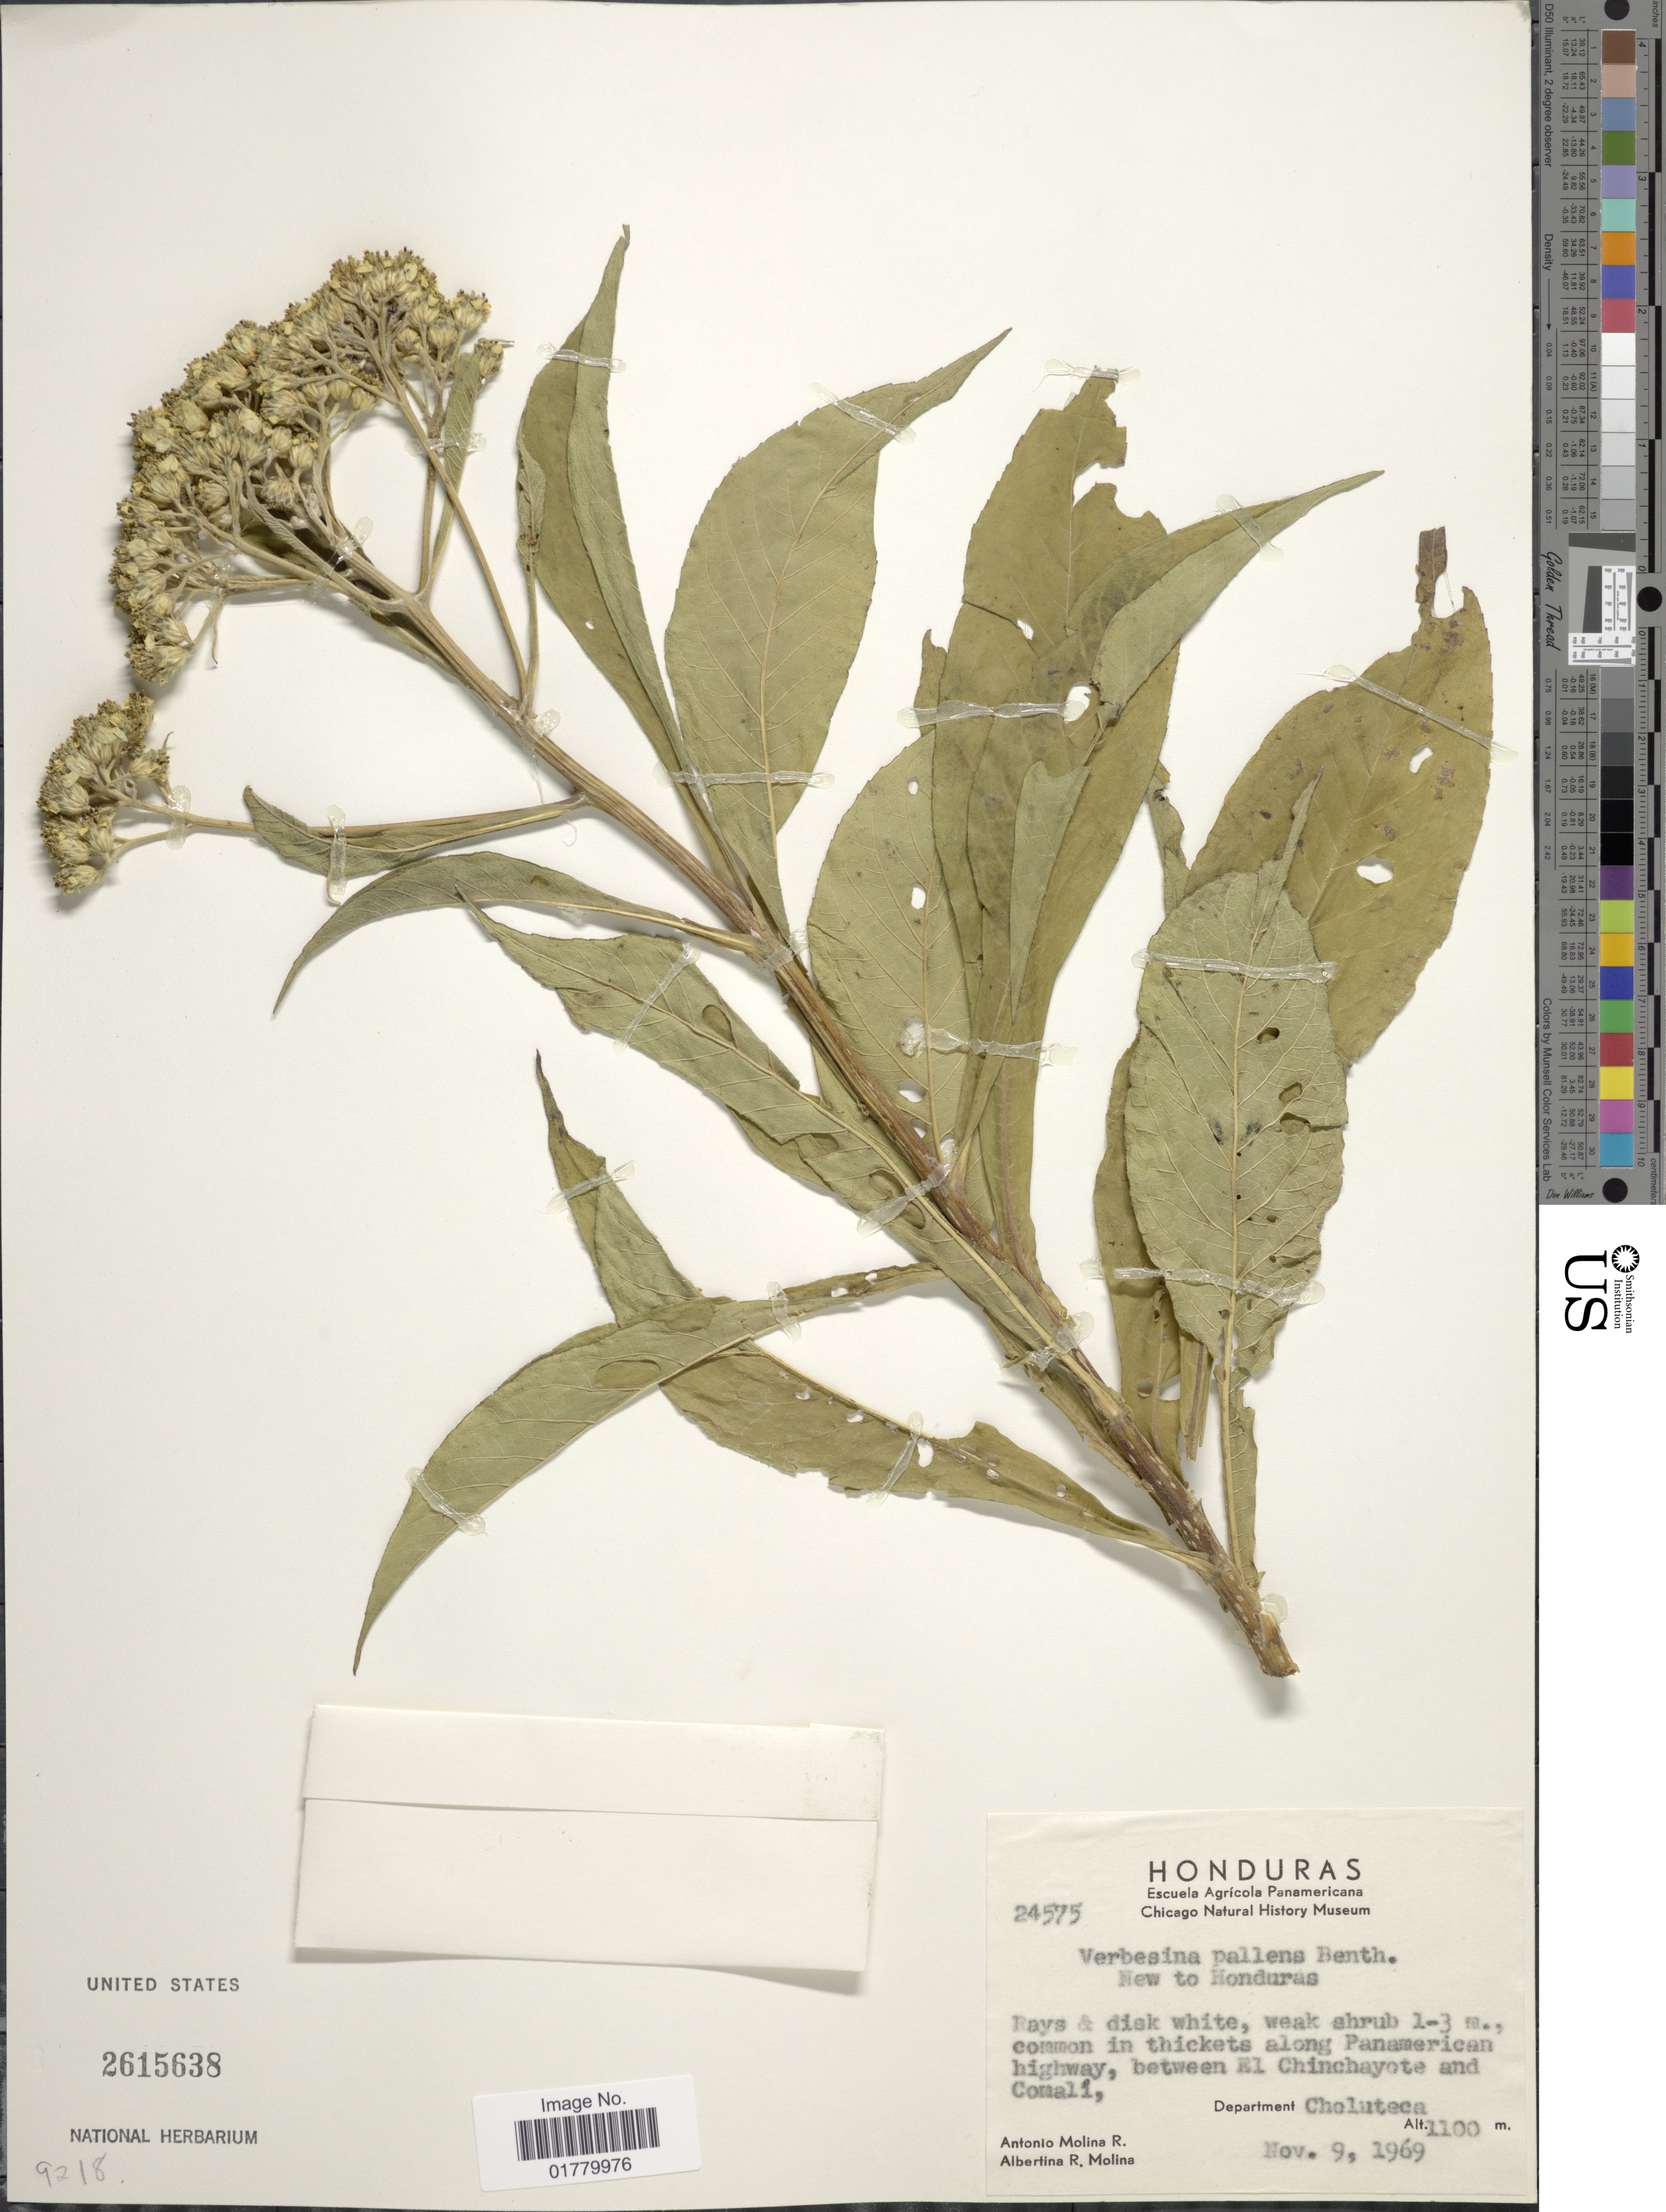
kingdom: Plantae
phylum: Tracheophyta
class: Magnoliopsida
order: Asterales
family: Asteraceae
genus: Verbesina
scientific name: Verbesina pallens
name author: Benth. in Oerst.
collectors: A. Molina R. & A. R. Molina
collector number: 24575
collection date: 1969-11-09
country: Honduras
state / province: Choluteca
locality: Common in thickets along Panamerican highway, between El Chinchayote and Comali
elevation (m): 1100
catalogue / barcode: US 2615638